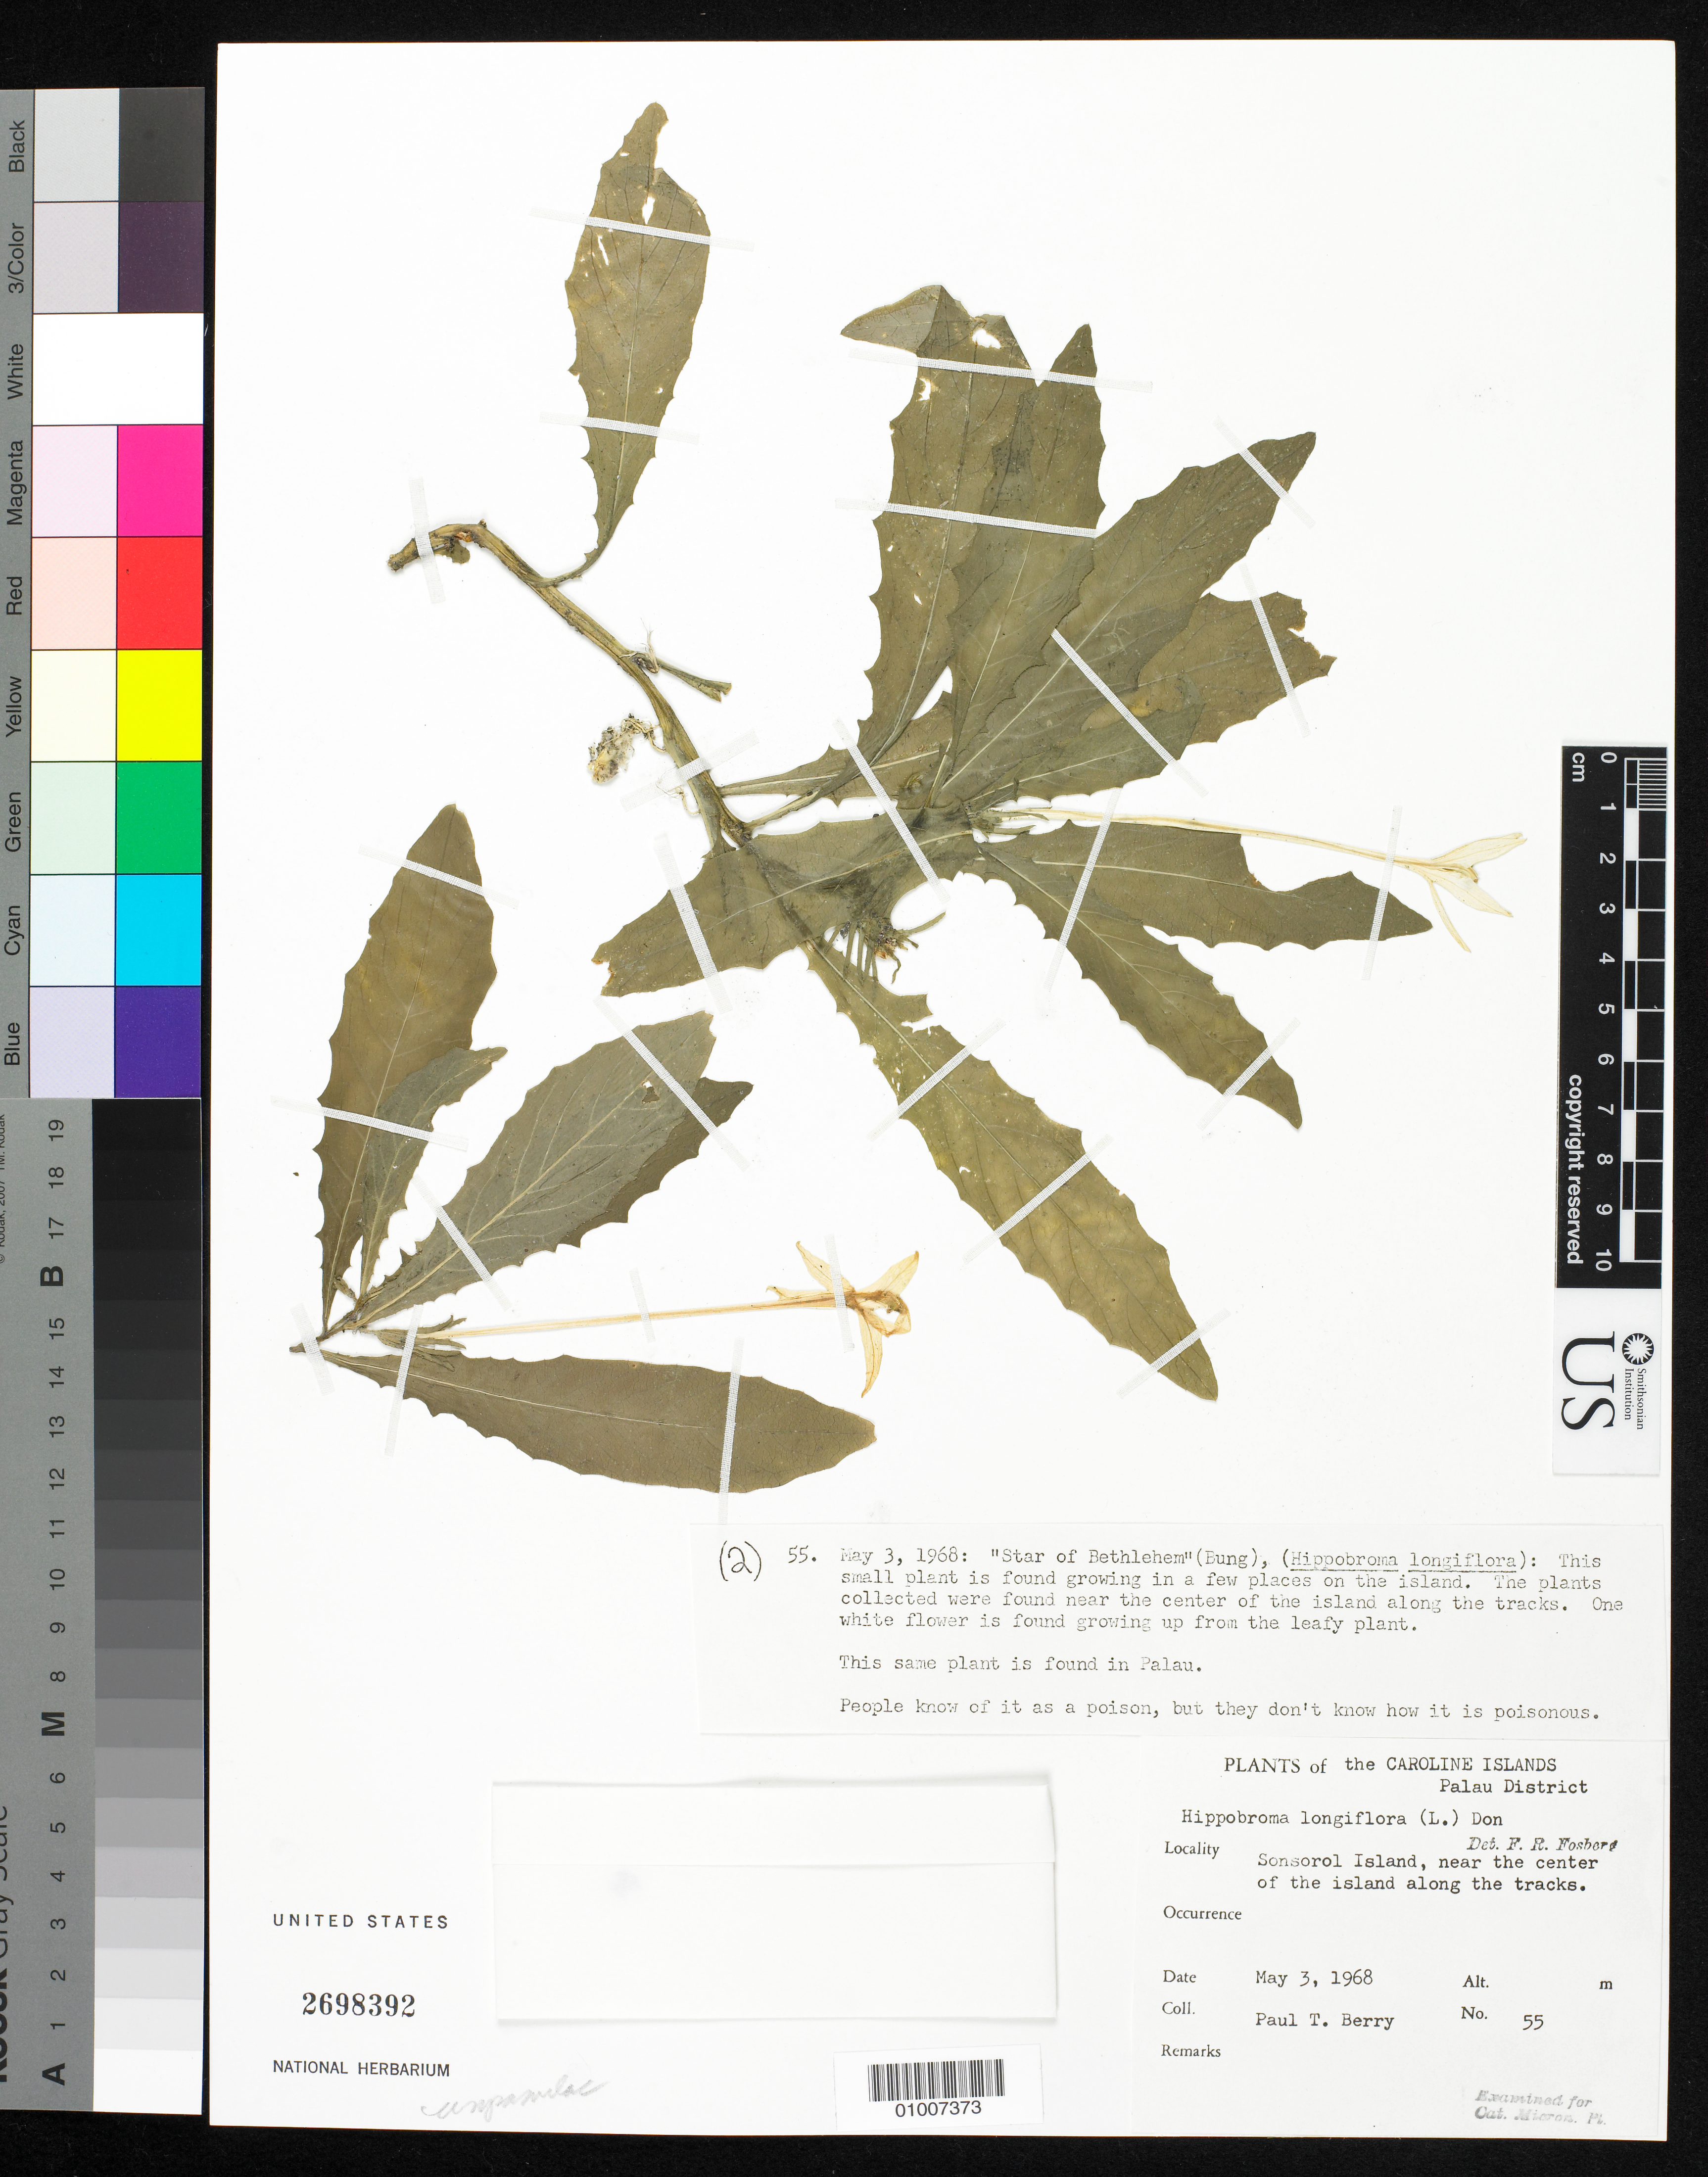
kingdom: Plantae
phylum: Tracheophyta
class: Magnoliopsida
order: Asterales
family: Campanulaceae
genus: Hippobroma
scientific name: Hippobroma longiflora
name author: (L.) G. Don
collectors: P. T. Berry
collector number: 55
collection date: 1968-05-03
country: Palau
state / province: Belau Outliers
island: Sonsorol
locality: Near center of Sonsoral Island along the tracks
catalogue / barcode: US 2698392